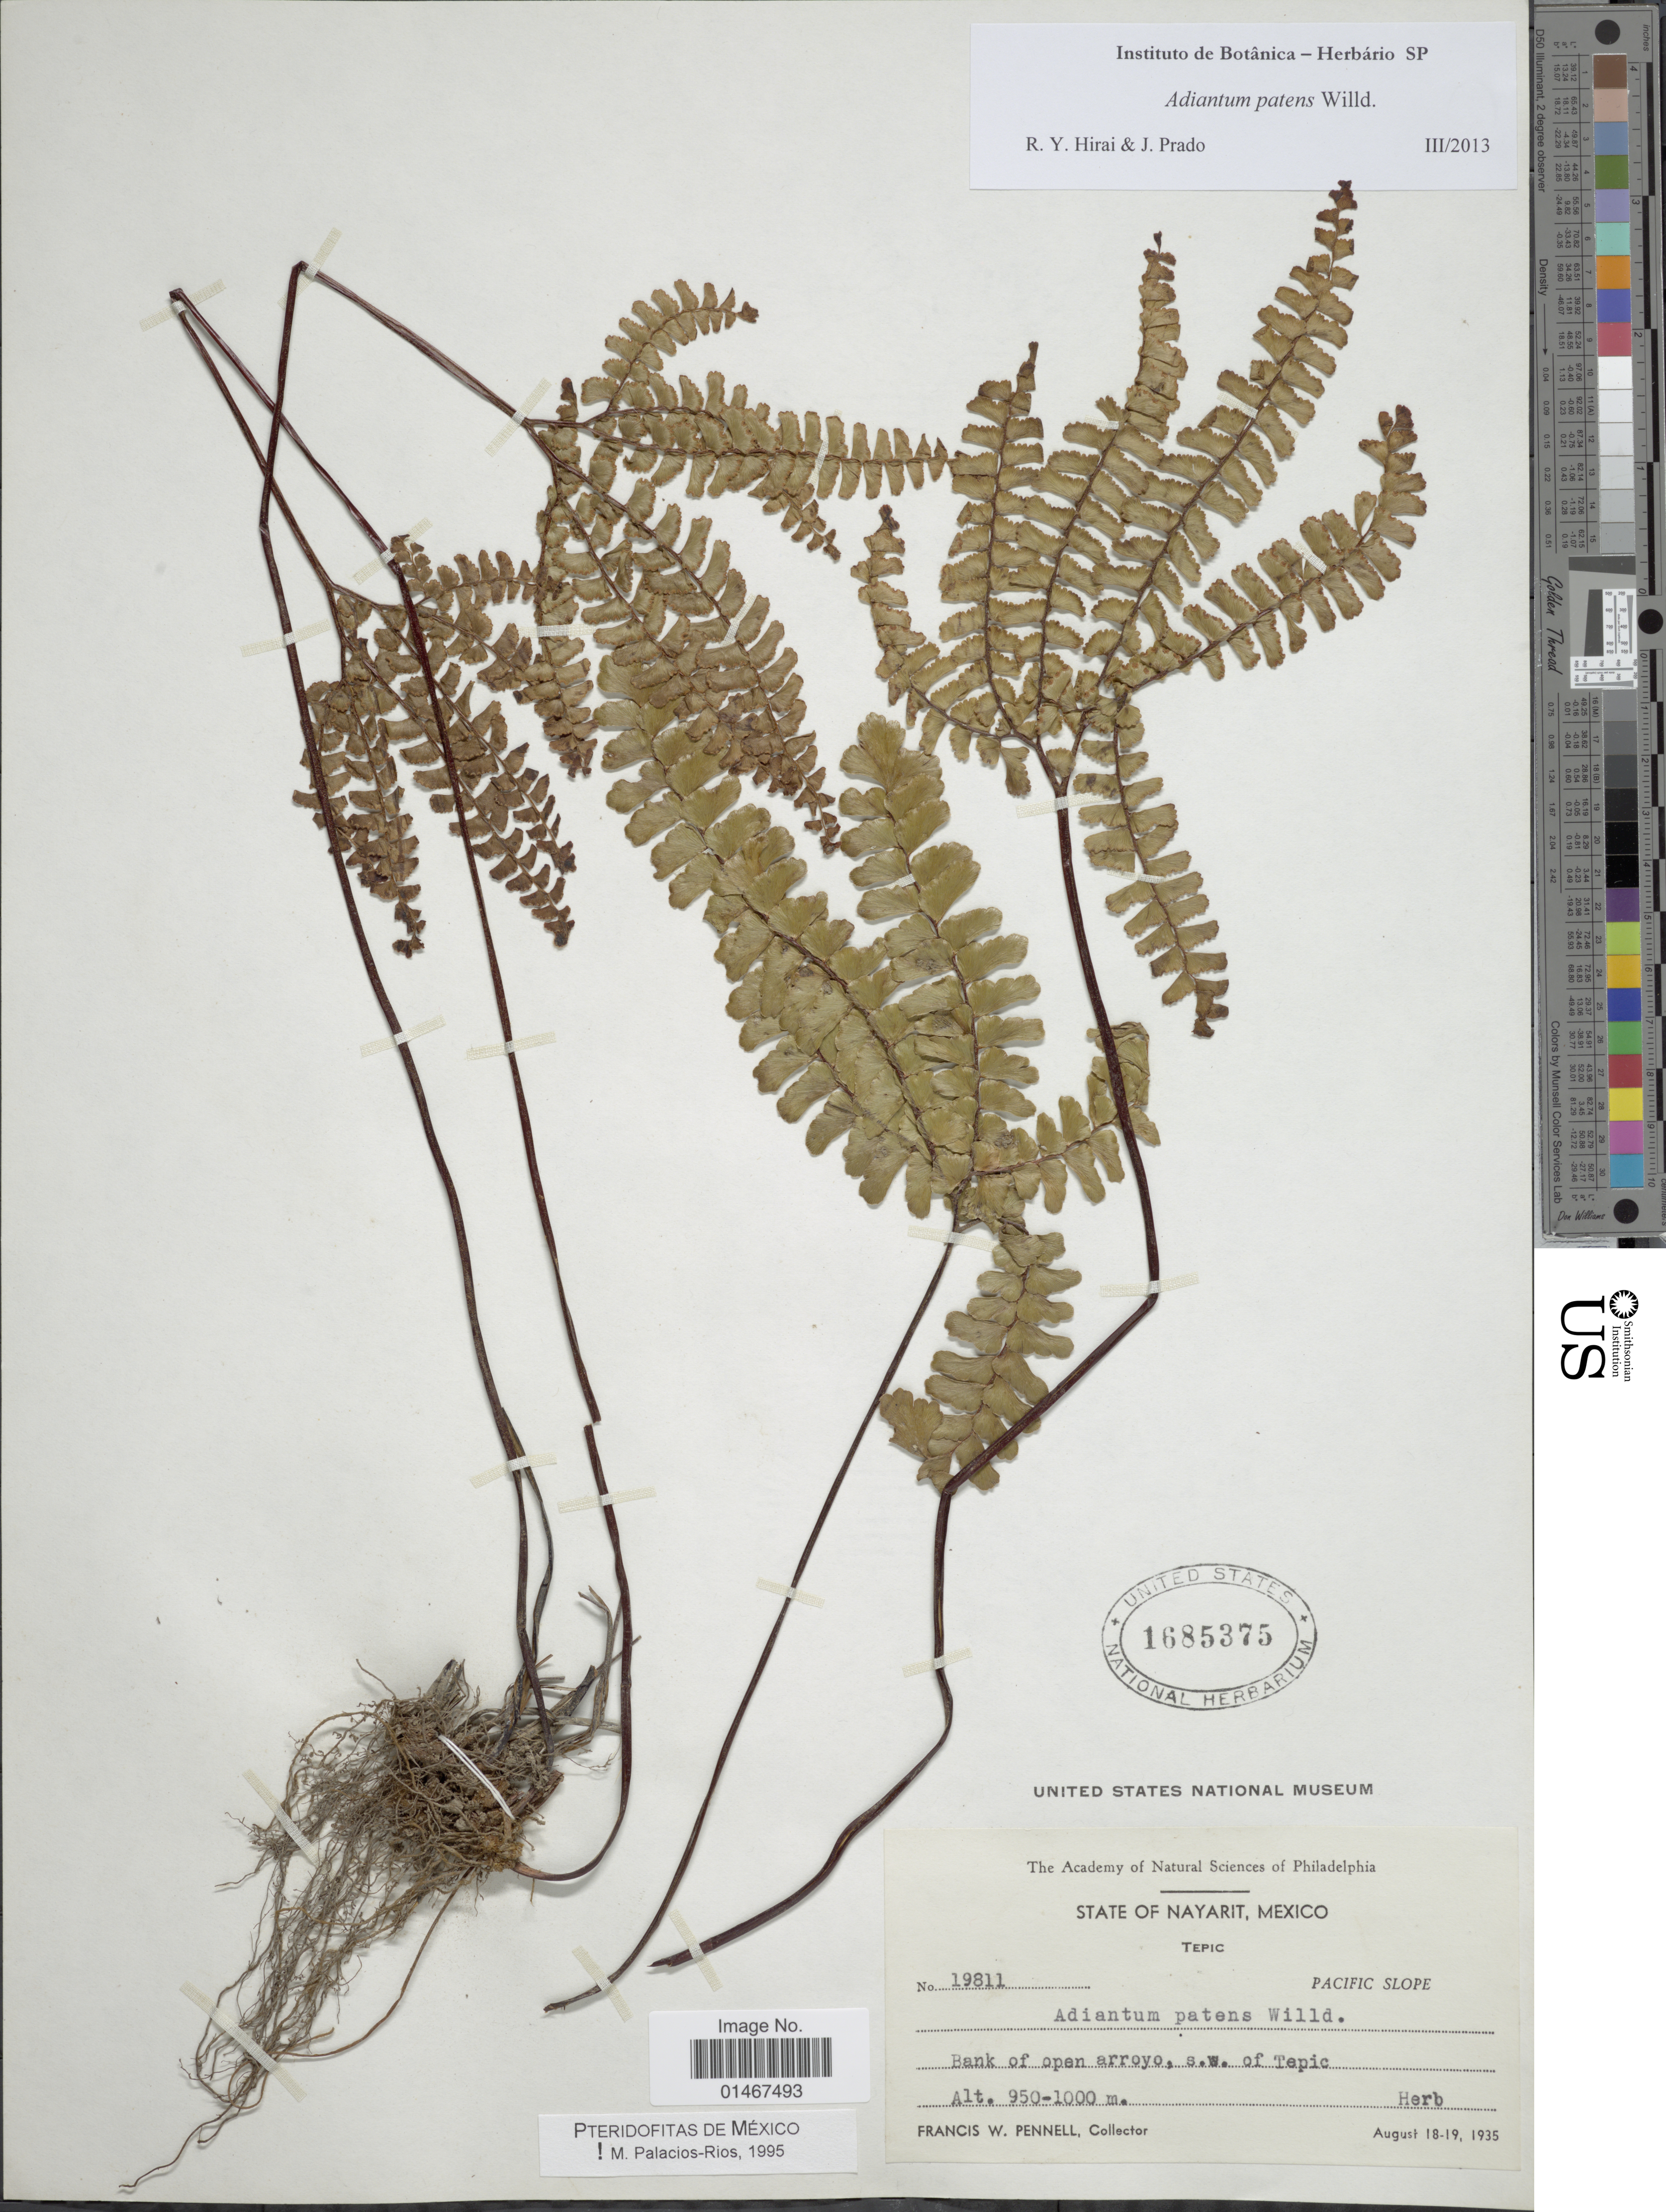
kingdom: Plantae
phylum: Tracheophyta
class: Polypodiopsida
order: Polypodiales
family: Pteridaceae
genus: Adiantum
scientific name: Adiantum patens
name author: Willd.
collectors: F. W. Pennell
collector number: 19811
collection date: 1935-08-18/1935-08-19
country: Mexico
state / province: Nayarit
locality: State of Nayarit. Tepic. Pacific Slope. Bank of open arroyo, s.w. of Tepic.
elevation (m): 950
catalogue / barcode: US 1685375